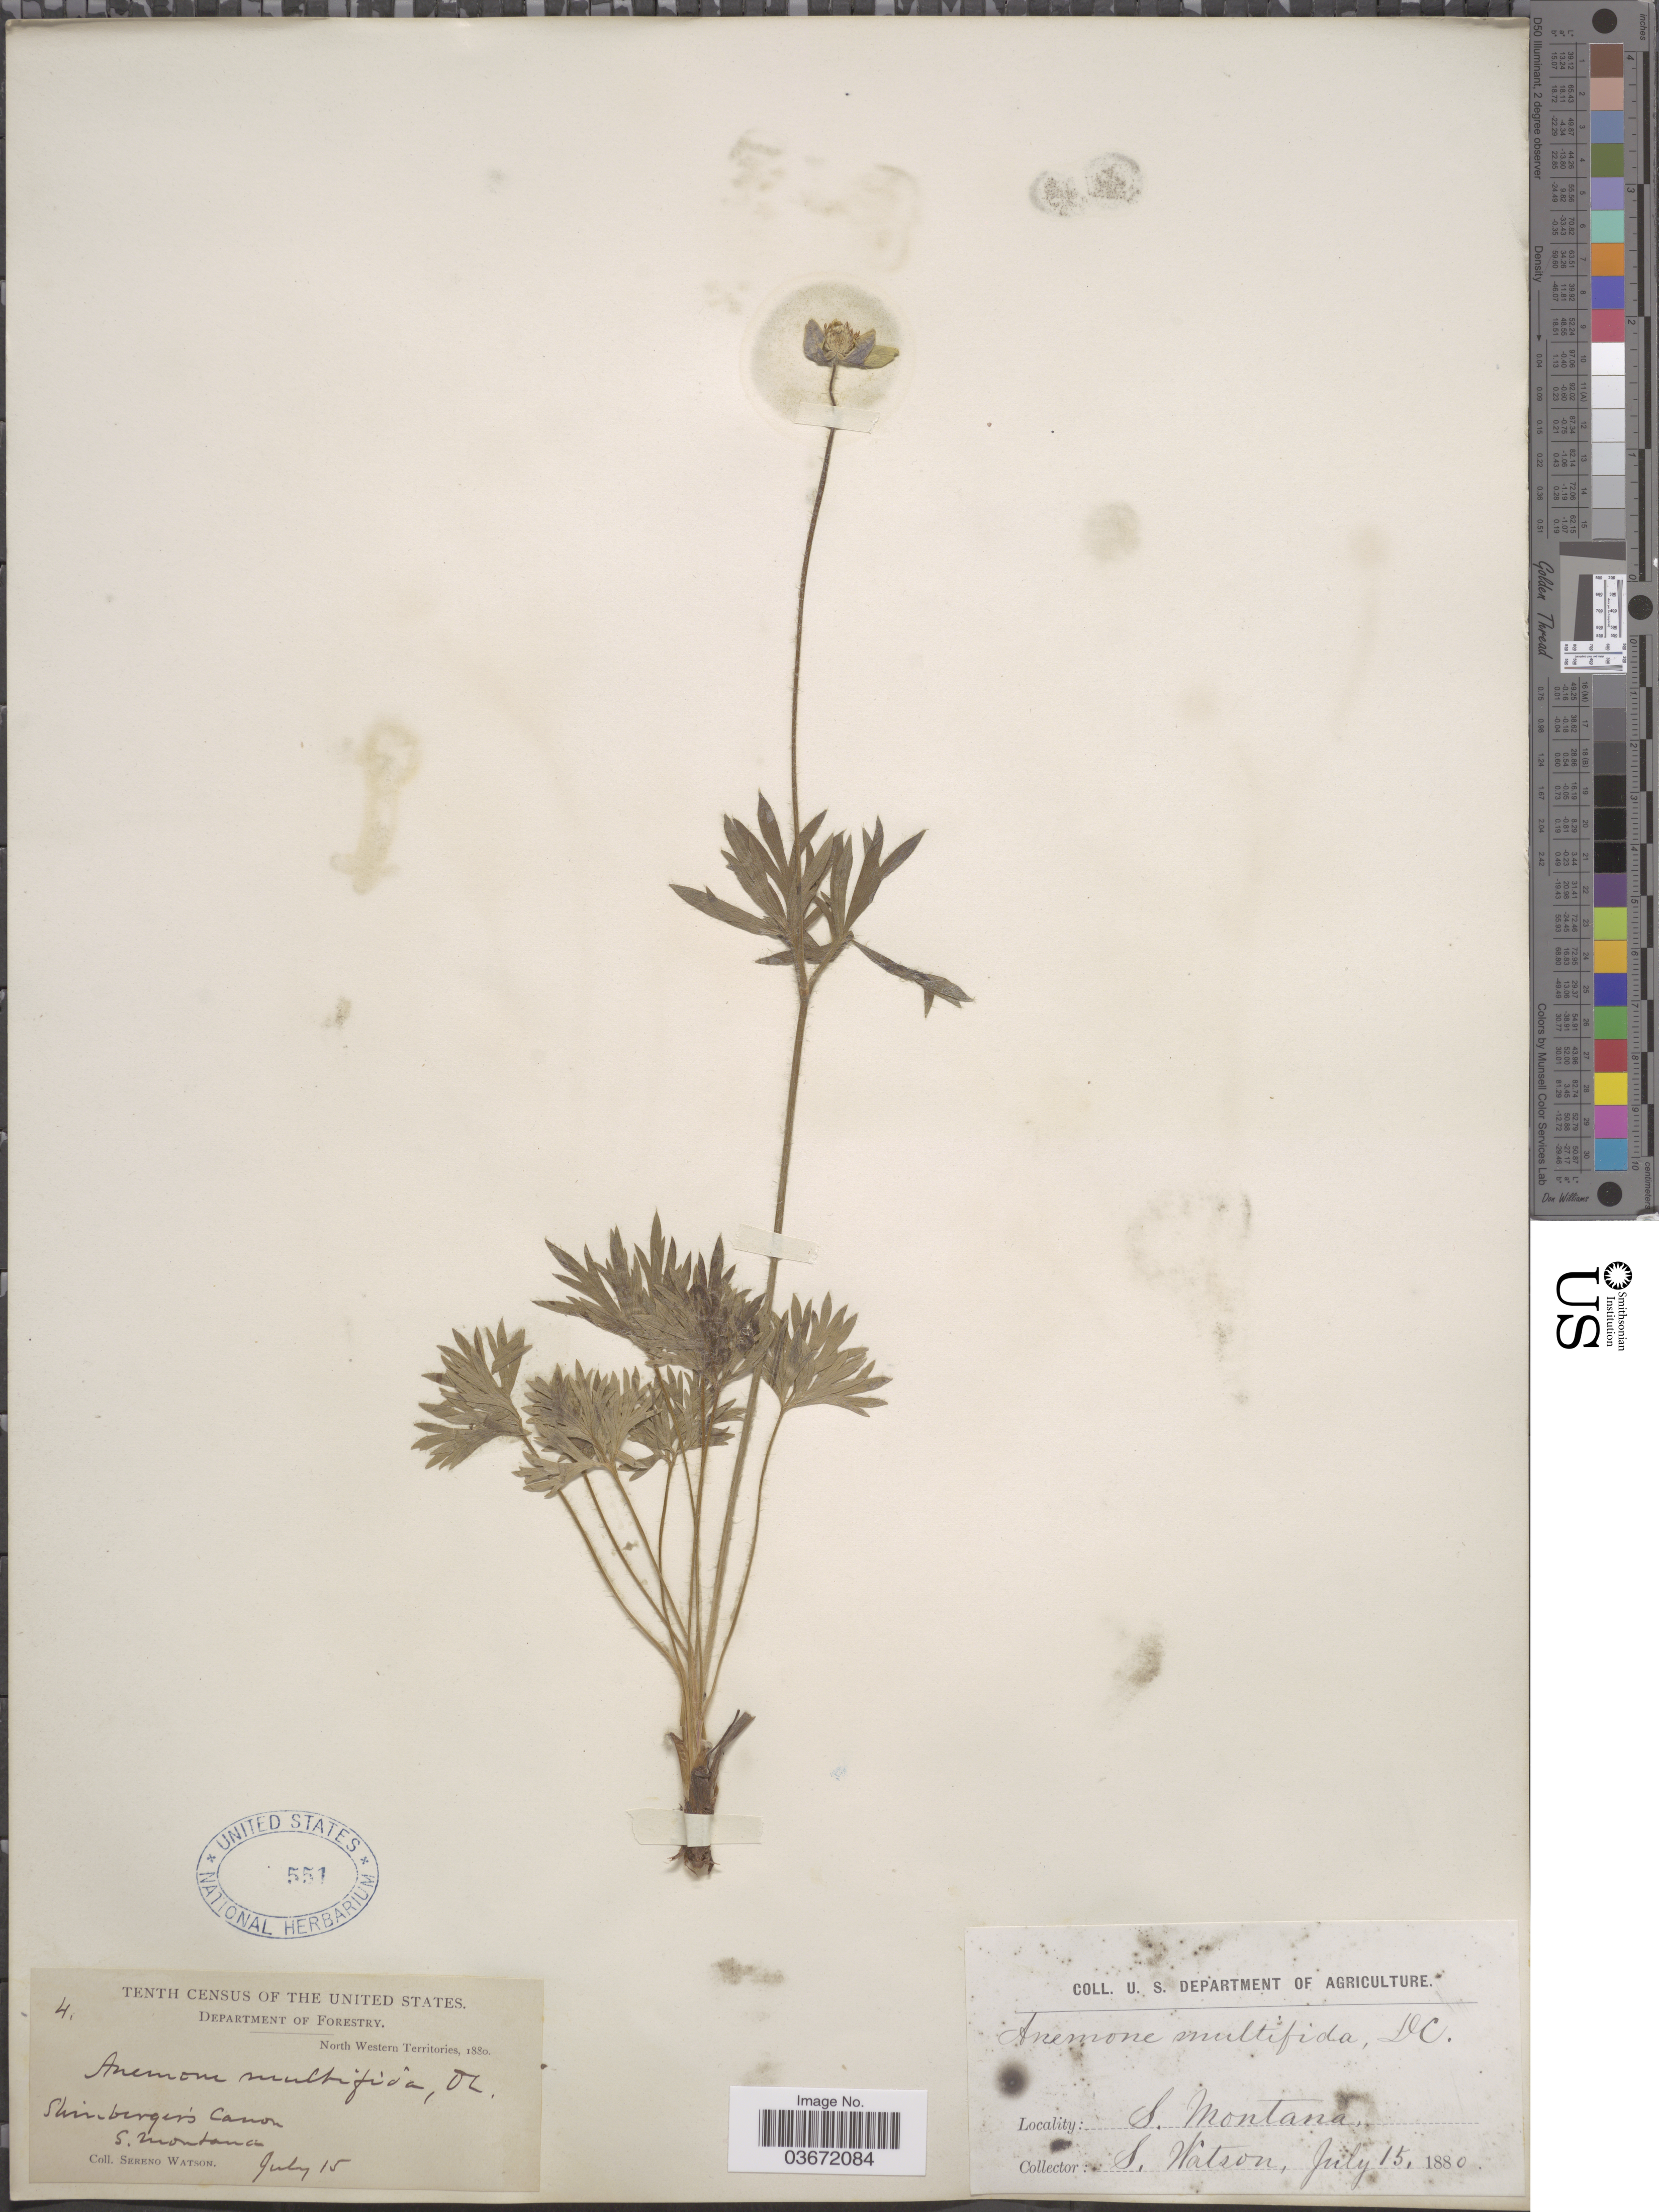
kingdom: Plantae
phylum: Tracheophyta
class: Magnoliopsida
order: Ranunculales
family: Ranunculaceae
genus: Anemone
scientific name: Anemone globosa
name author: (Torr. & A. Gray) Nutt. ex A. Heller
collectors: S. Watson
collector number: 4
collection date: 1880-07-15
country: United States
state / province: Montana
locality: Shinberger's Canon. S. Montana.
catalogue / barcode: US 551